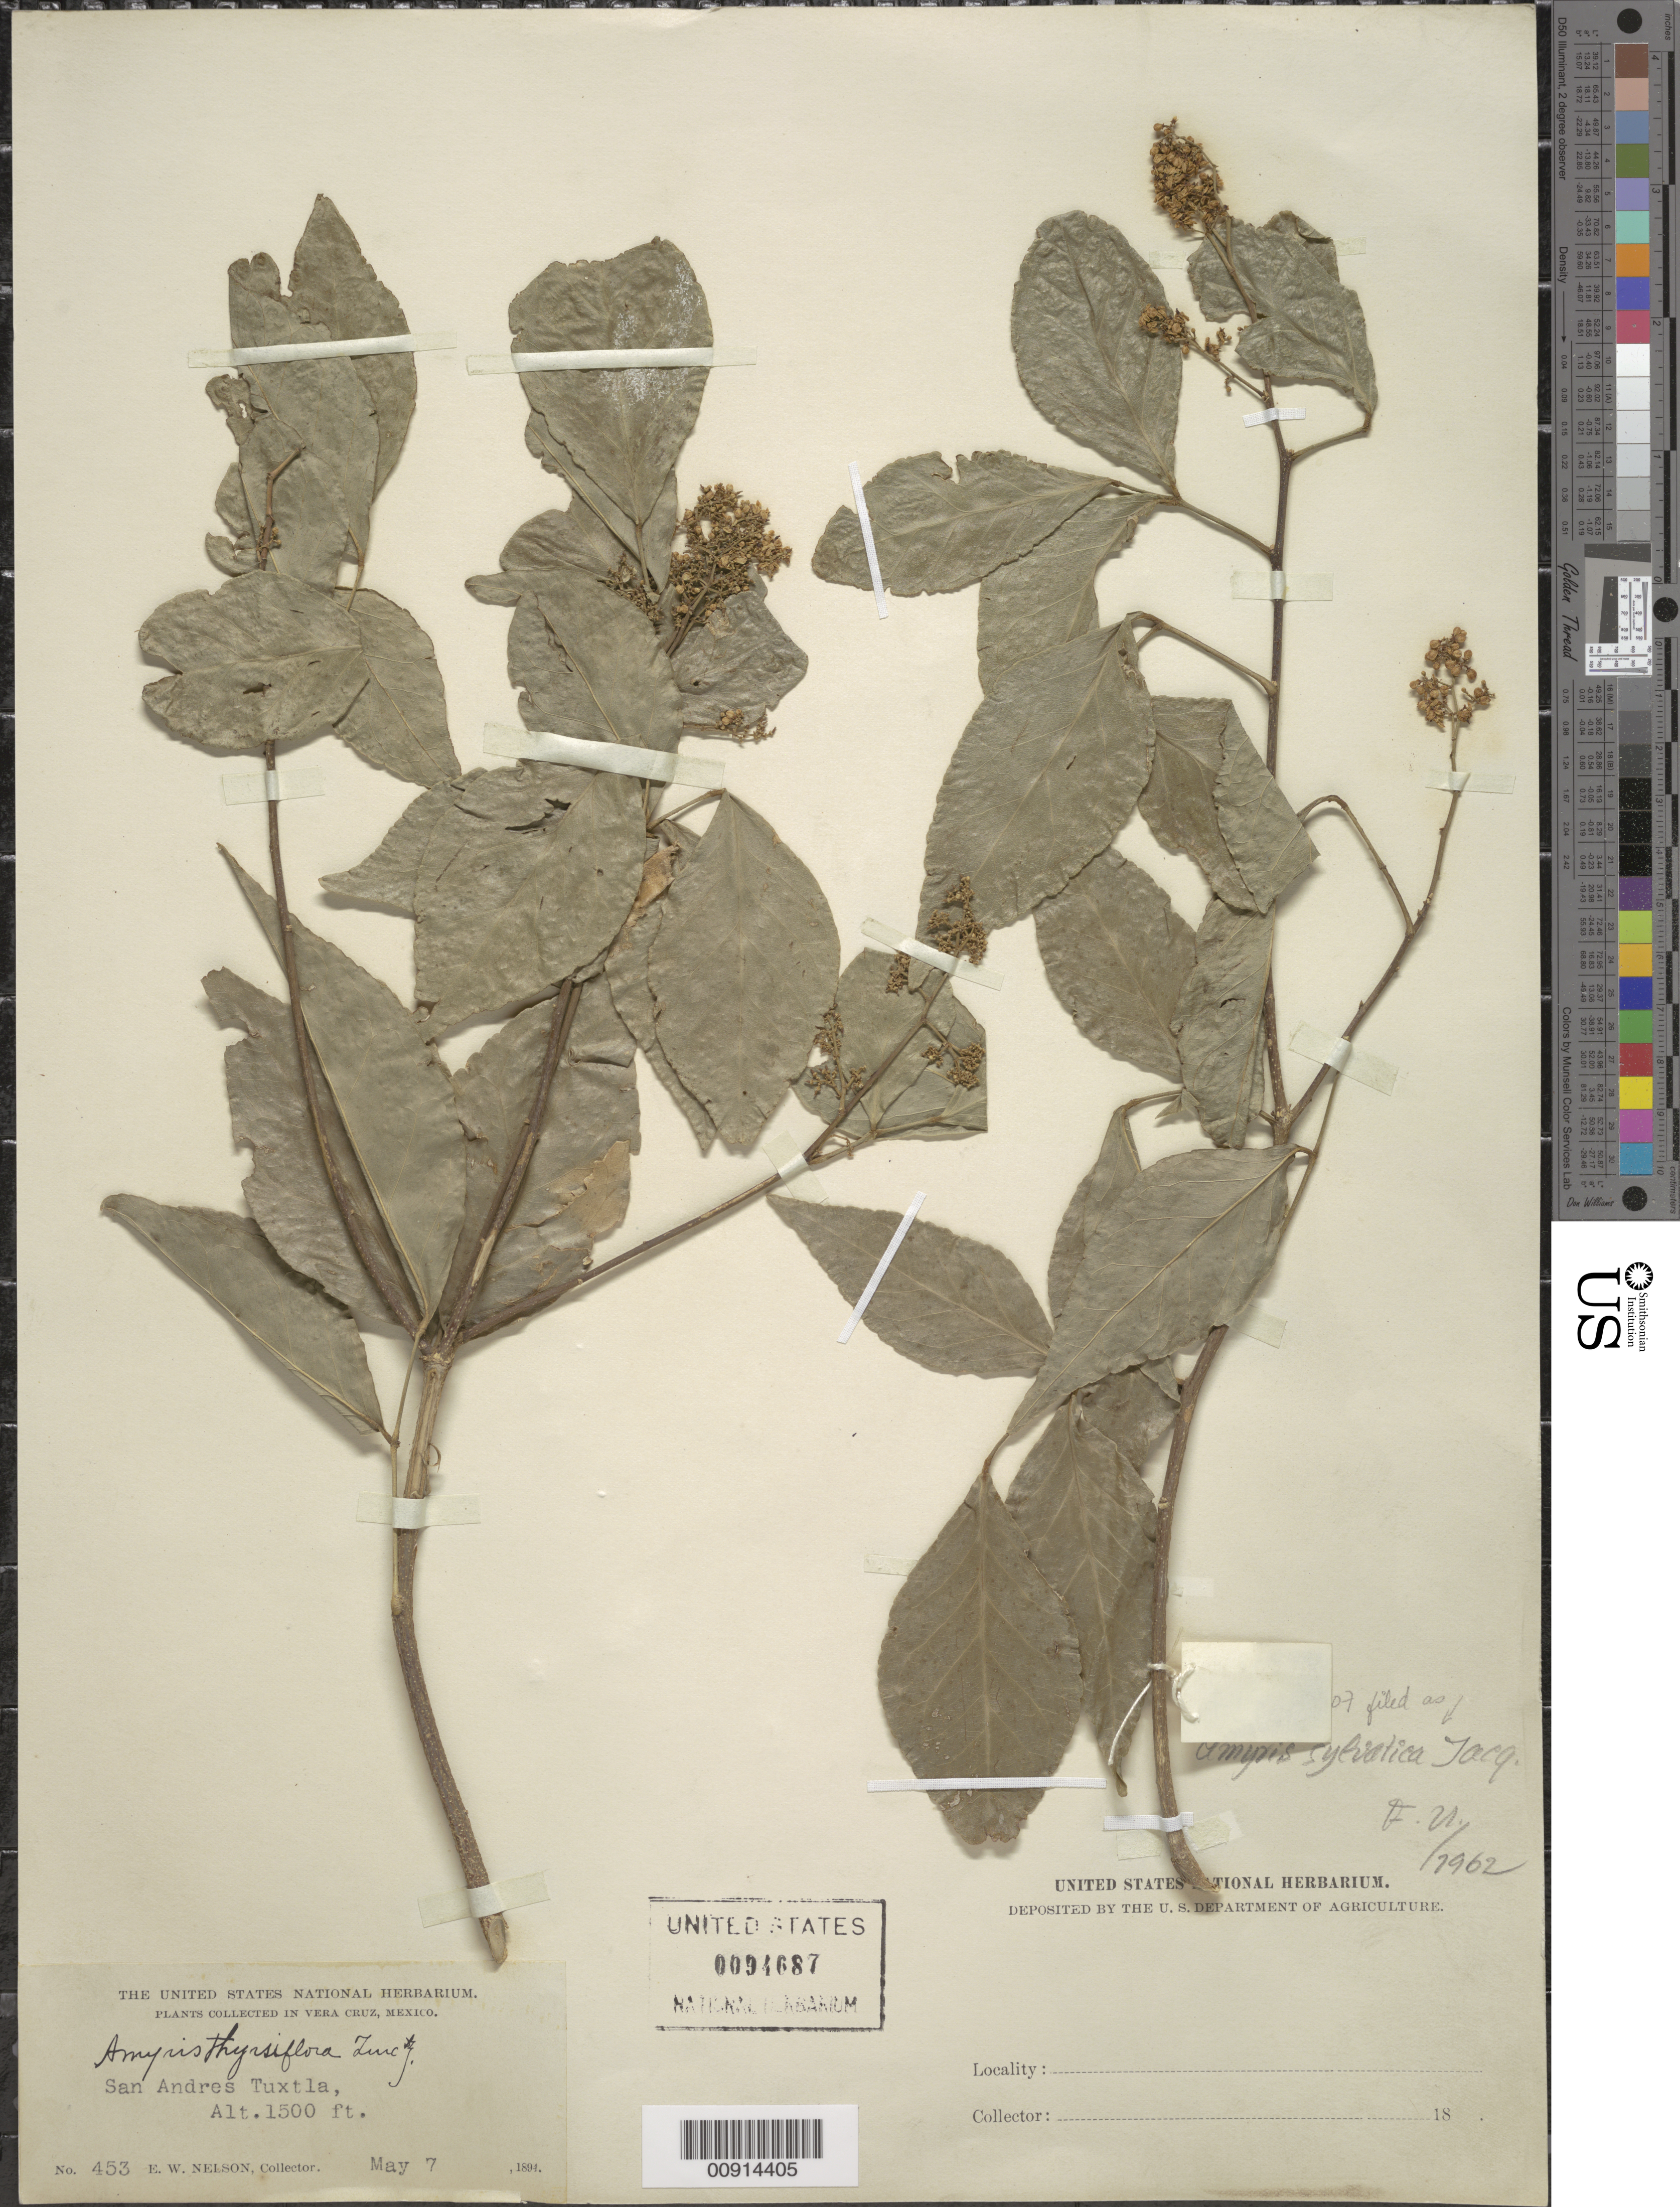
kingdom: Plantae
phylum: Tracheophyta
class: Magnoliopsida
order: Sapindales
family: Rutaceae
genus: Amyris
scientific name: Amyris sylvatica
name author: Jacq.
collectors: E. W. Nelson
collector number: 453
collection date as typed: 07 May 1894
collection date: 1894-05-07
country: Mexico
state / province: Veracruz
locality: San Andrés Tuxtla, Veracruz.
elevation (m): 457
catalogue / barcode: US 94687